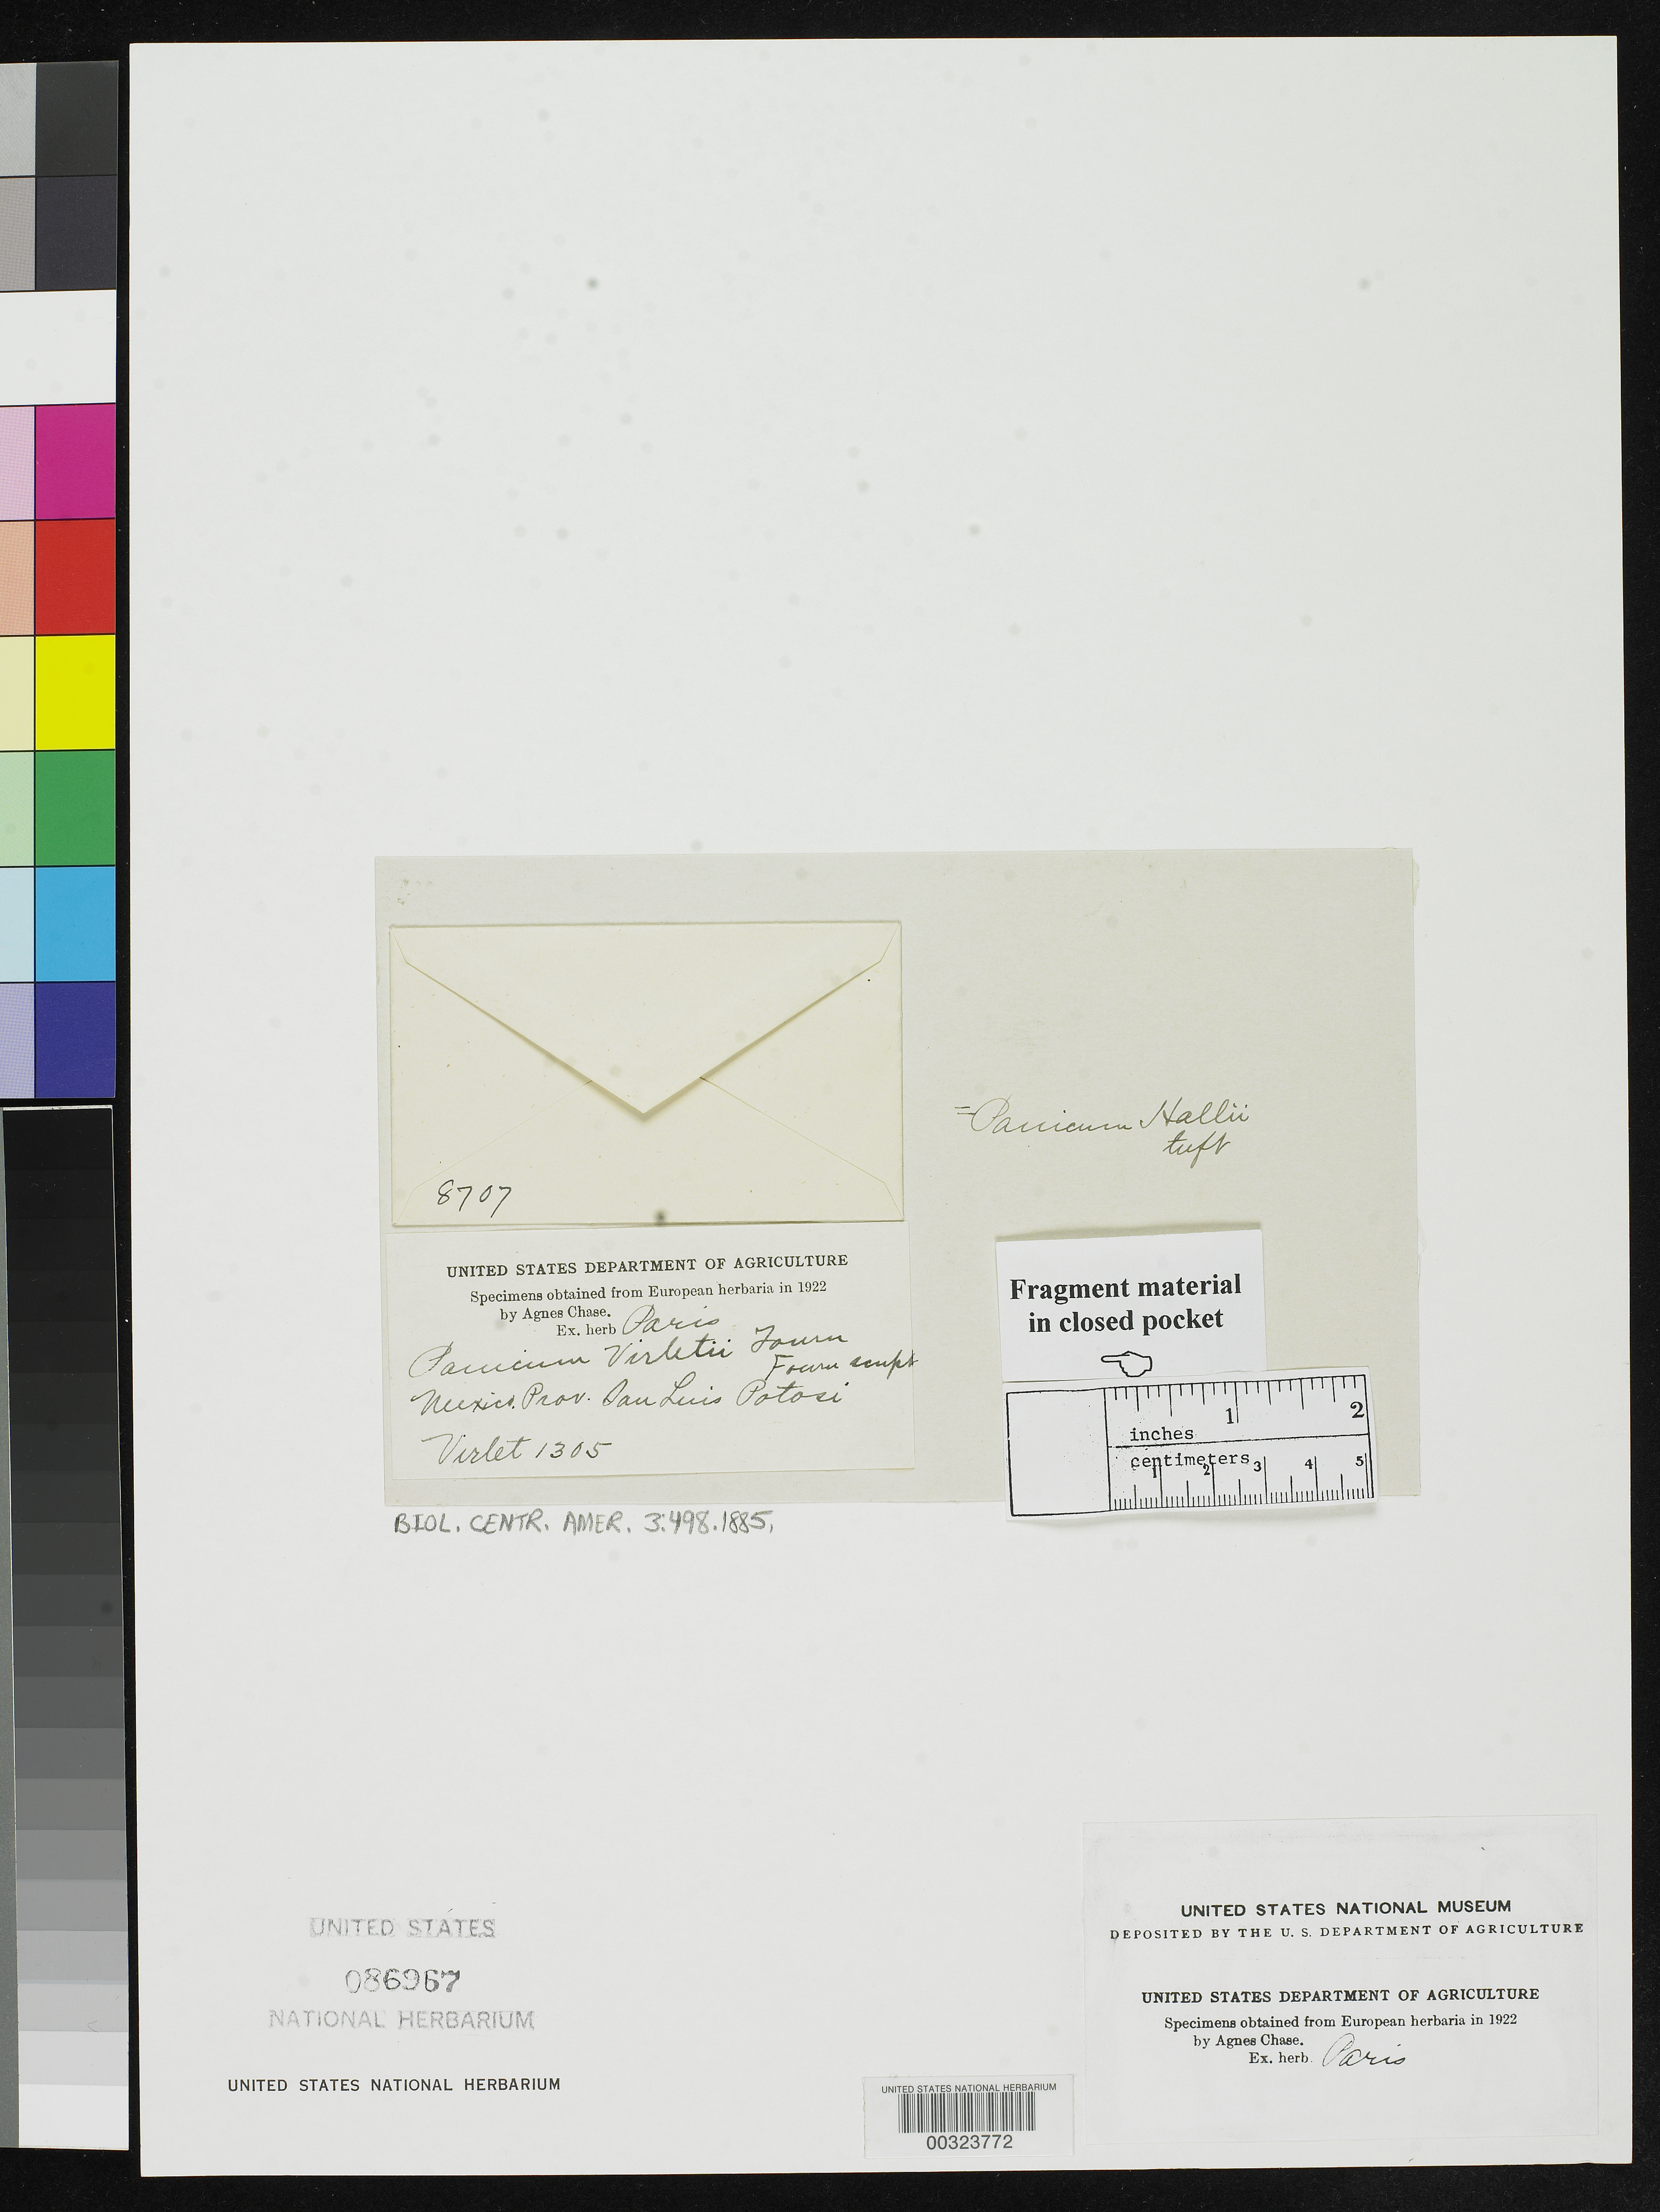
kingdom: Plantae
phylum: Tracheophyta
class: Liliopsida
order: Poales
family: Poaceae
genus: Panicum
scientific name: Panicum virletii E. Fourn. ex Hemsl., nom. nud.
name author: E. Fourn. ex Hemsl.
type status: Isosyntype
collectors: M. Virlet d'Aoust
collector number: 1305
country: Mexico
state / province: San Luis Potosi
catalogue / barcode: US 86967